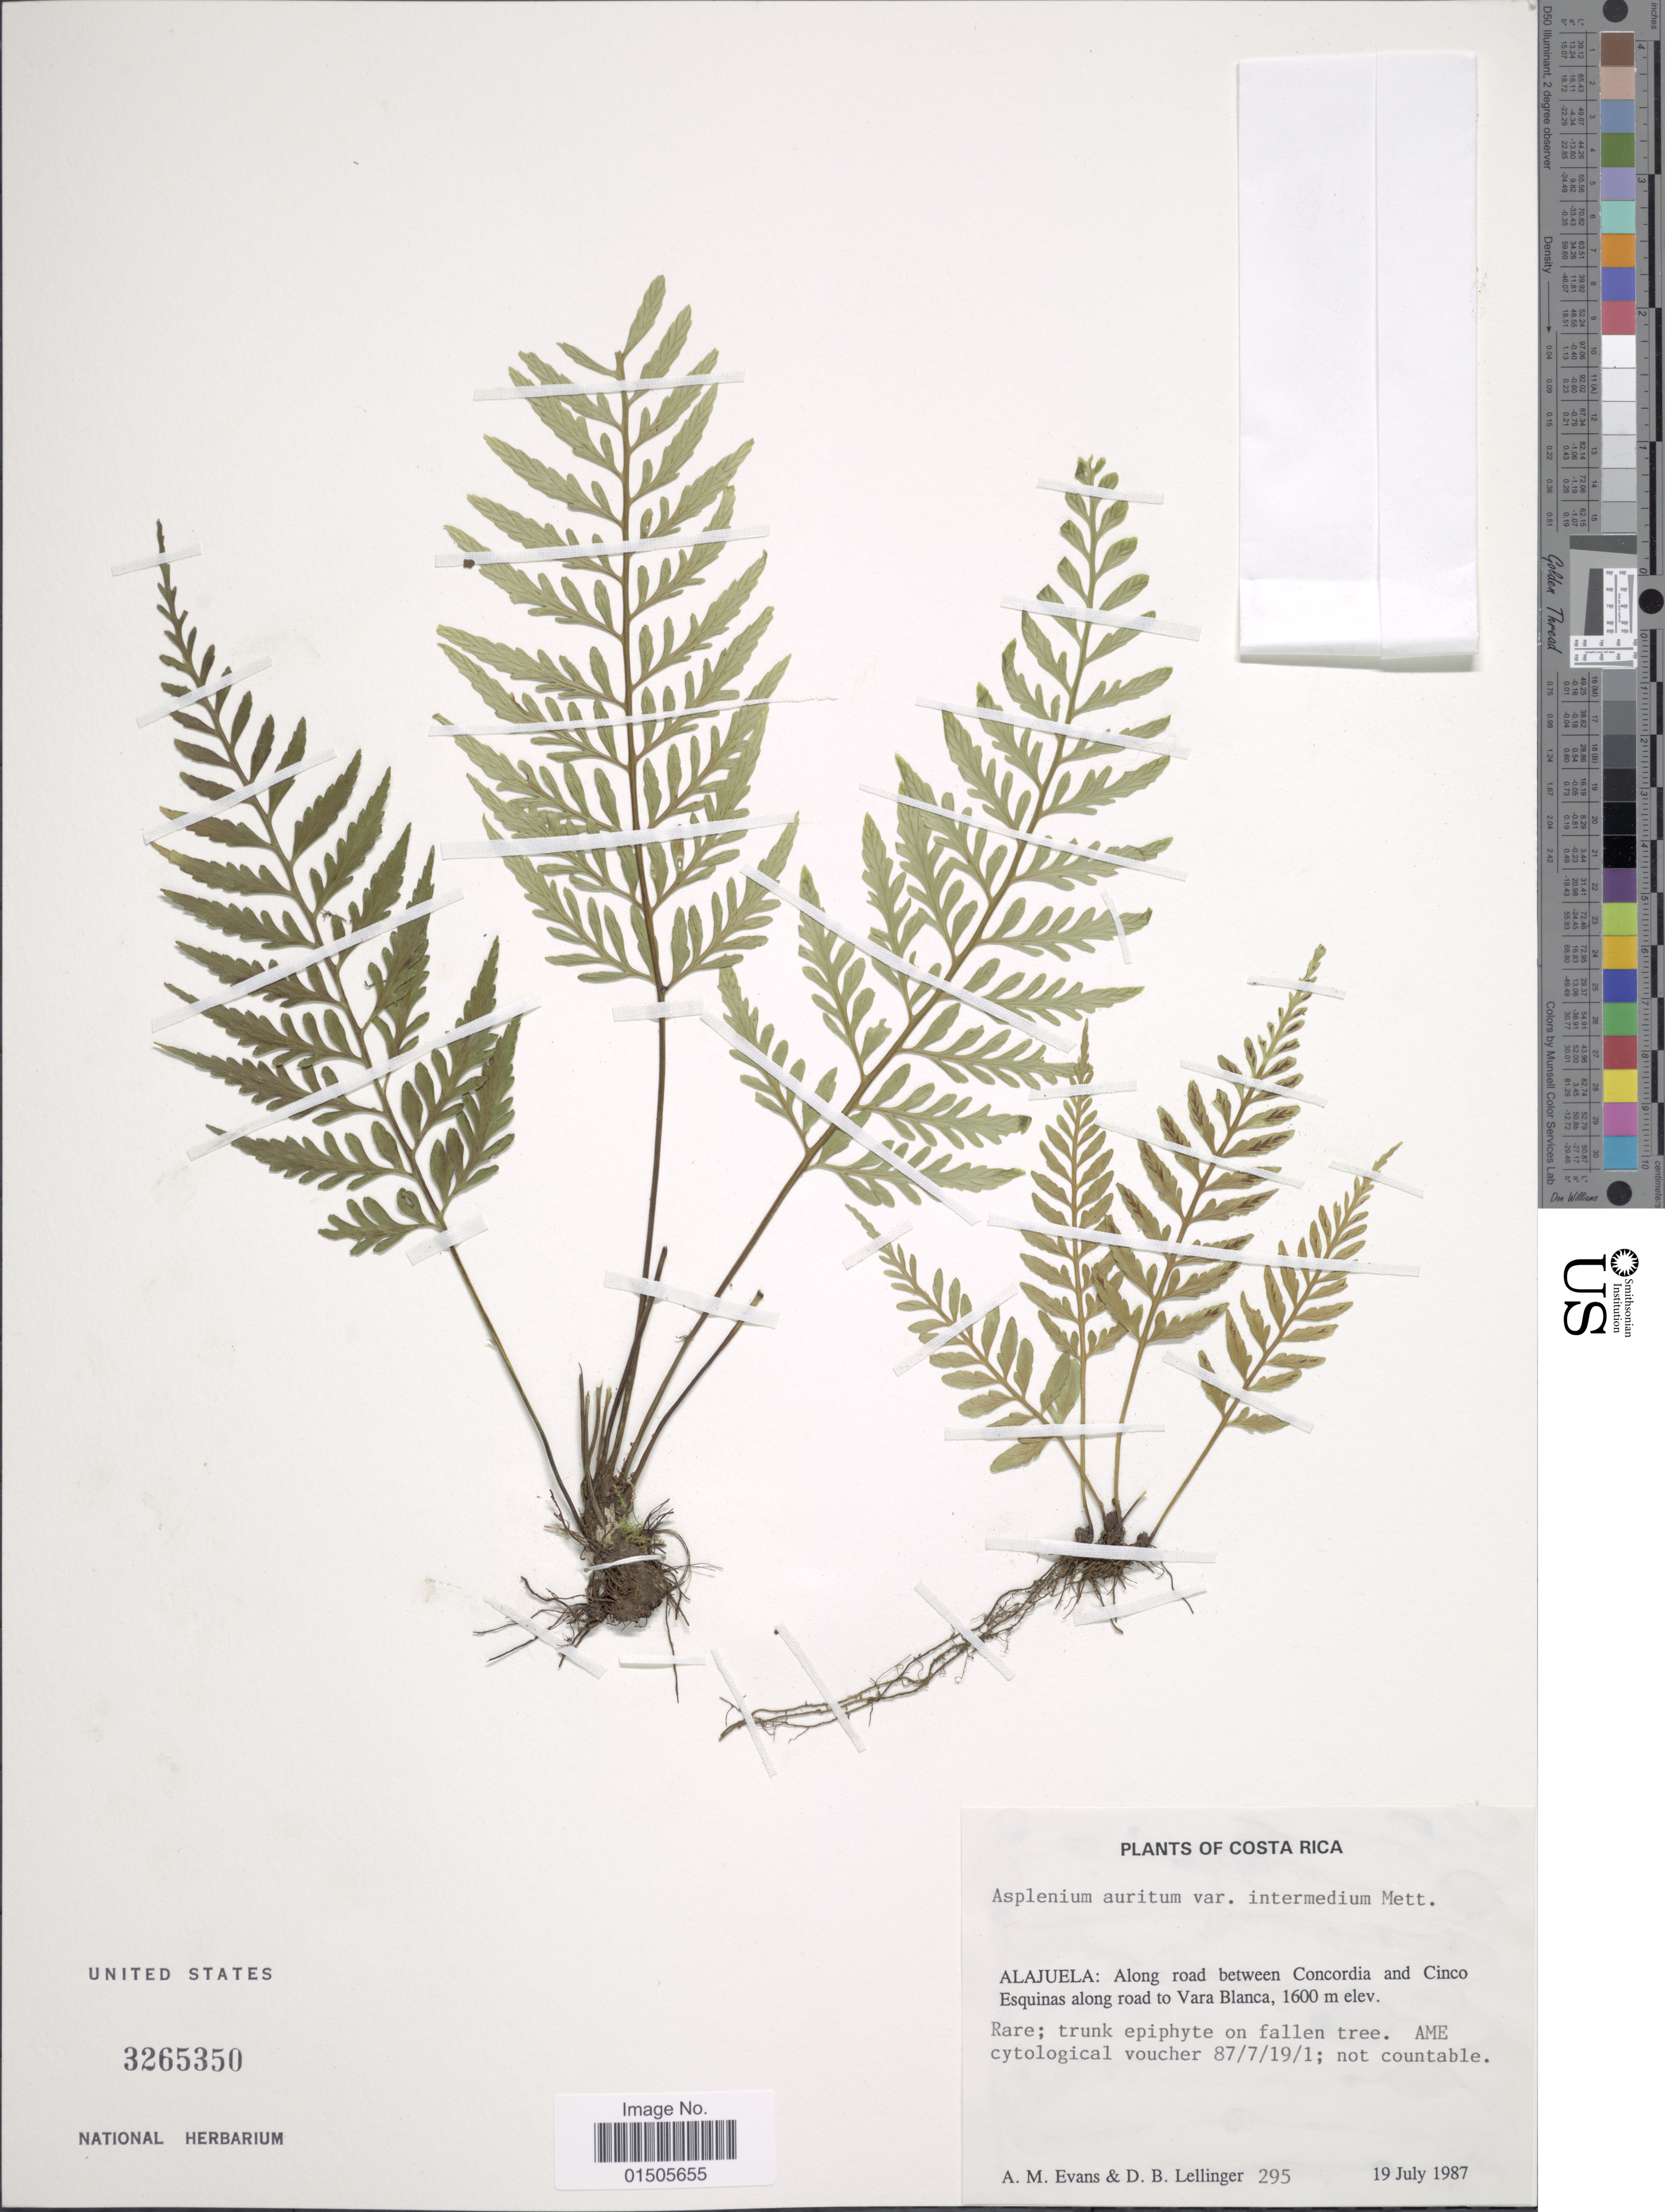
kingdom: Plantae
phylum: Tracheophyta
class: Polypodiopsida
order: Polypodiales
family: Aspleniaceae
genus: Asplenium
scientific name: Asplenium auritum var. intermedium ined.?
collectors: A. M. Evans & D. B. Lellinger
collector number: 295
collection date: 1987-07-19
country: Costa Rica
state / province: Alajuela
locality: Along road between Concordia and Cinco Esquinas along road to Vara Blanca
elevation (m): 1600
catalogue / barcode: US 3265350